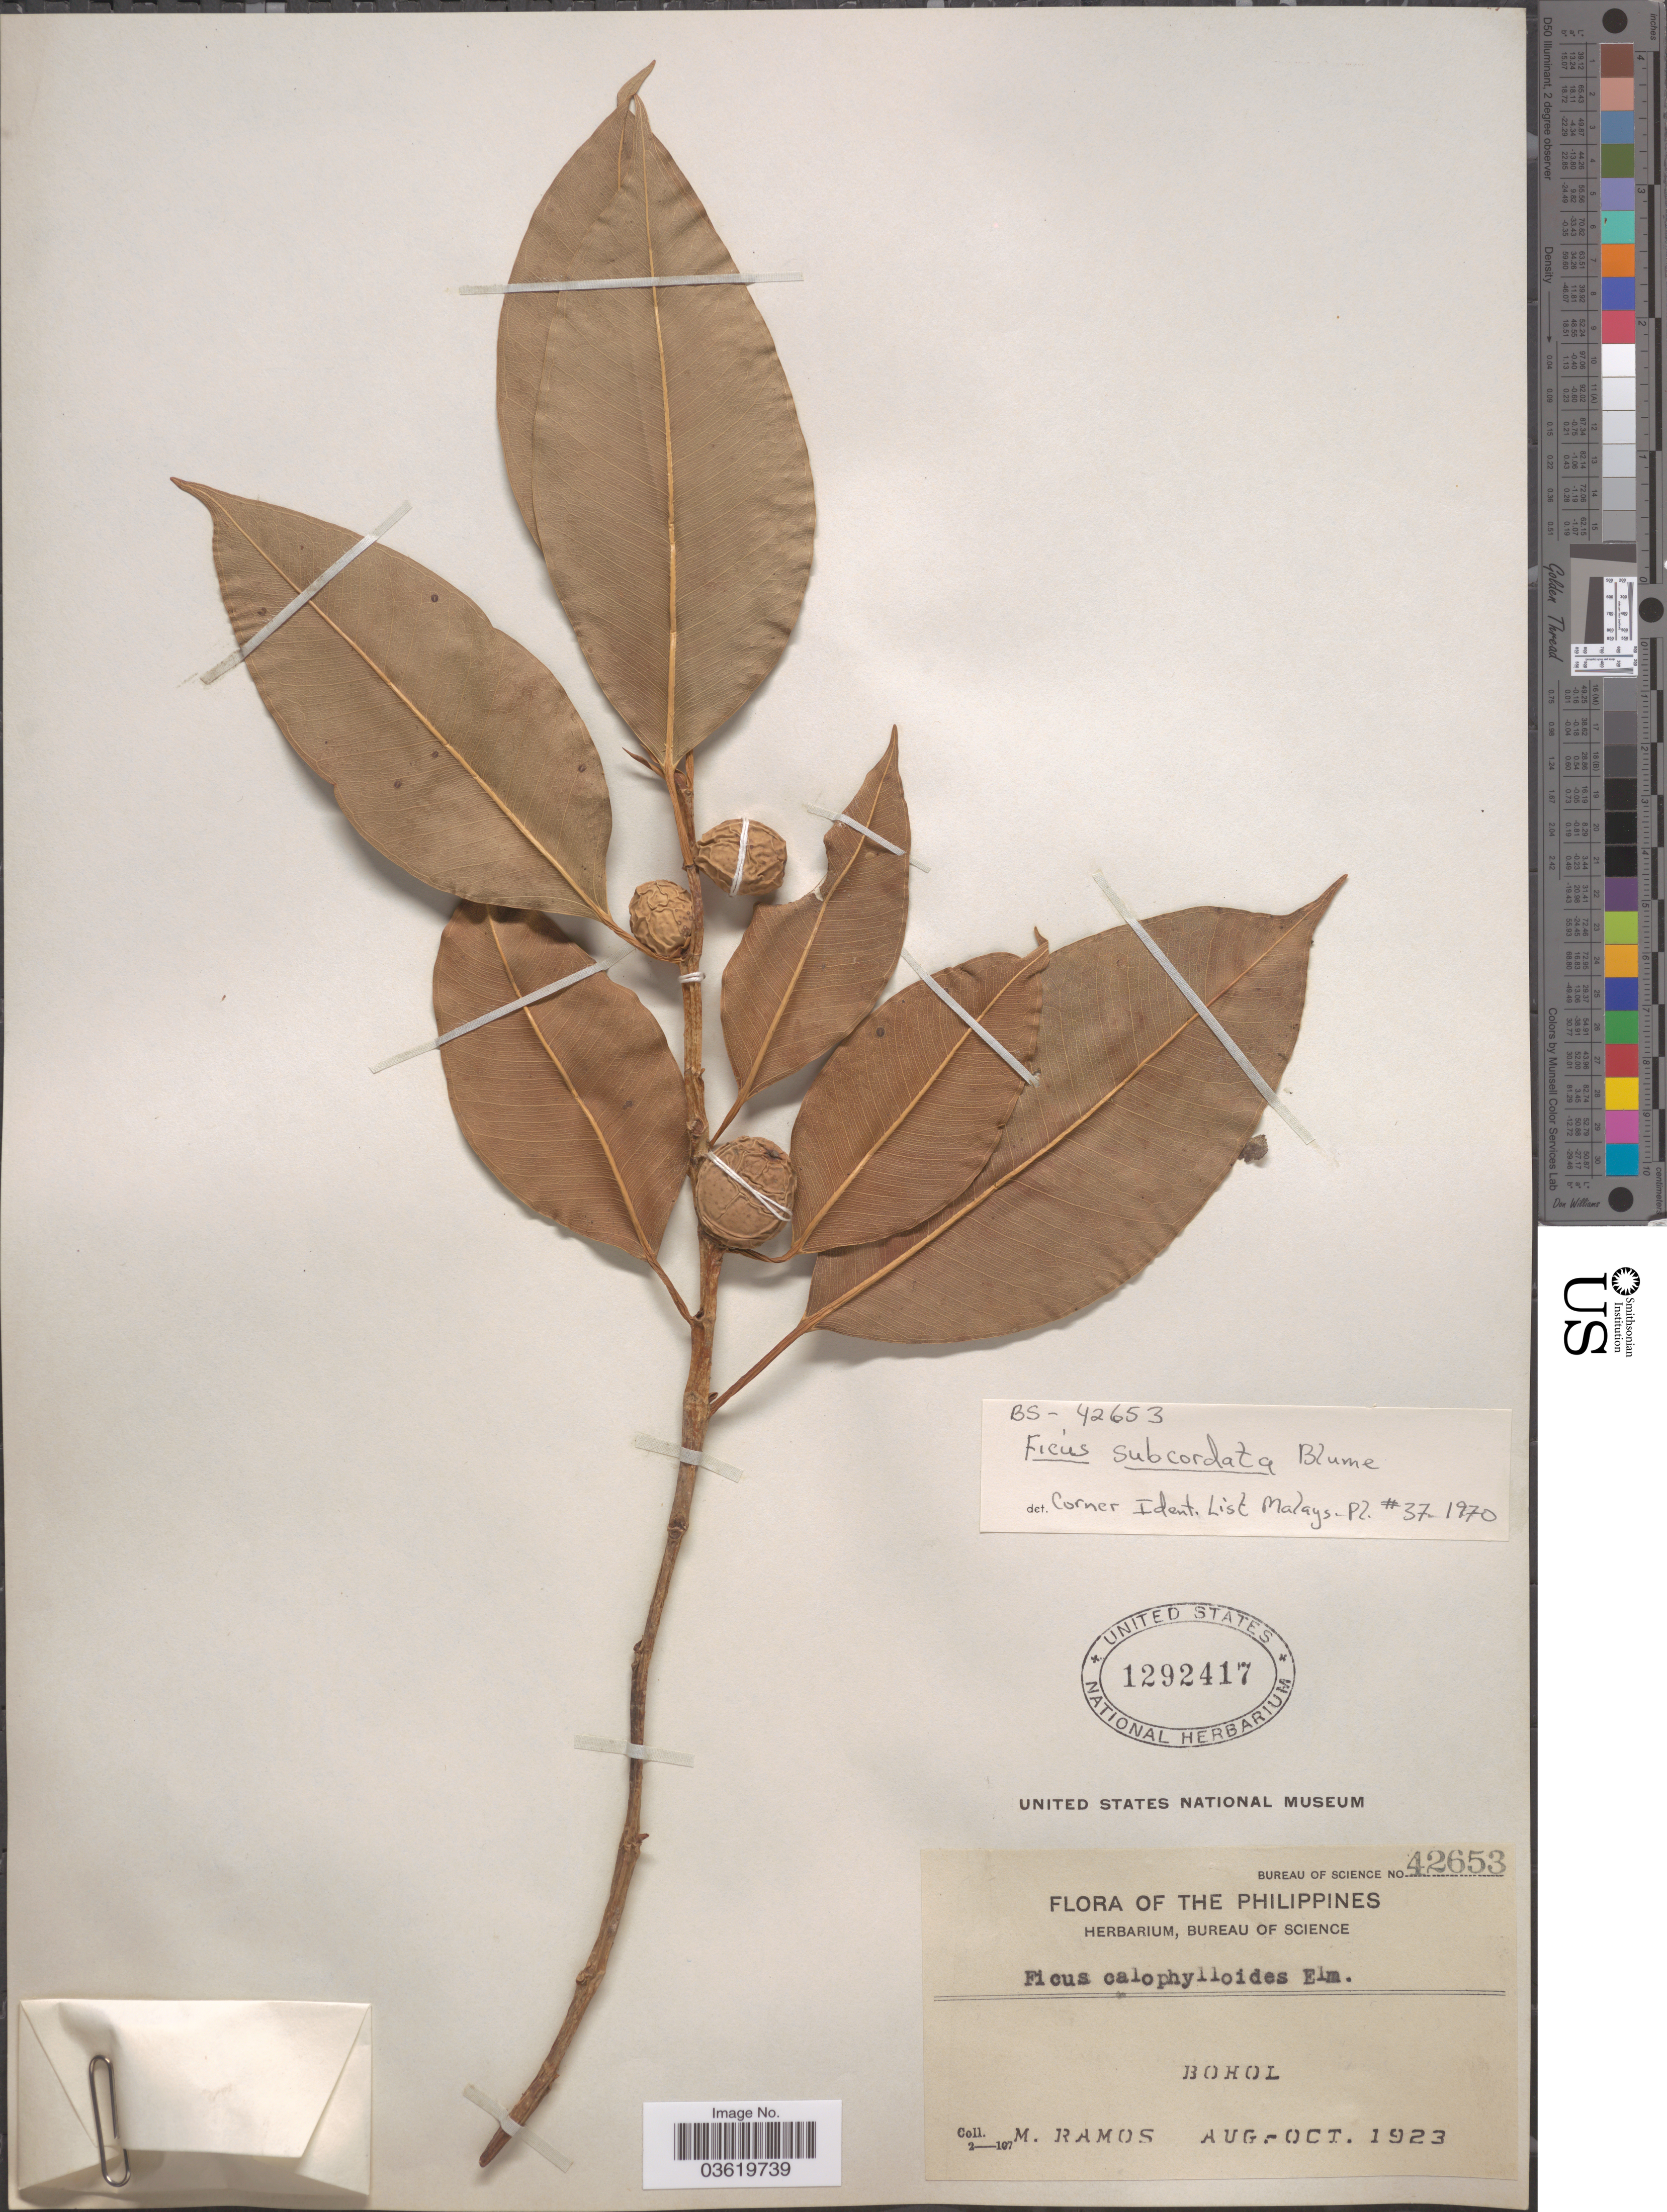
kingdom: Plantae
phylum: Tracheophyta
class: Magnoliopsida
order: Rosales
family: Moraceae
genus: Ficus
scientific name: Ficus subcordata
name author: Blume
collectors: M. Ramos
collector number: Bureau of Science 42653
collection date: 1923-08/1923-10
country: Philippines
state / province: Central Visayas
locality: Bohol.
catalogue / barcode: US 1292417